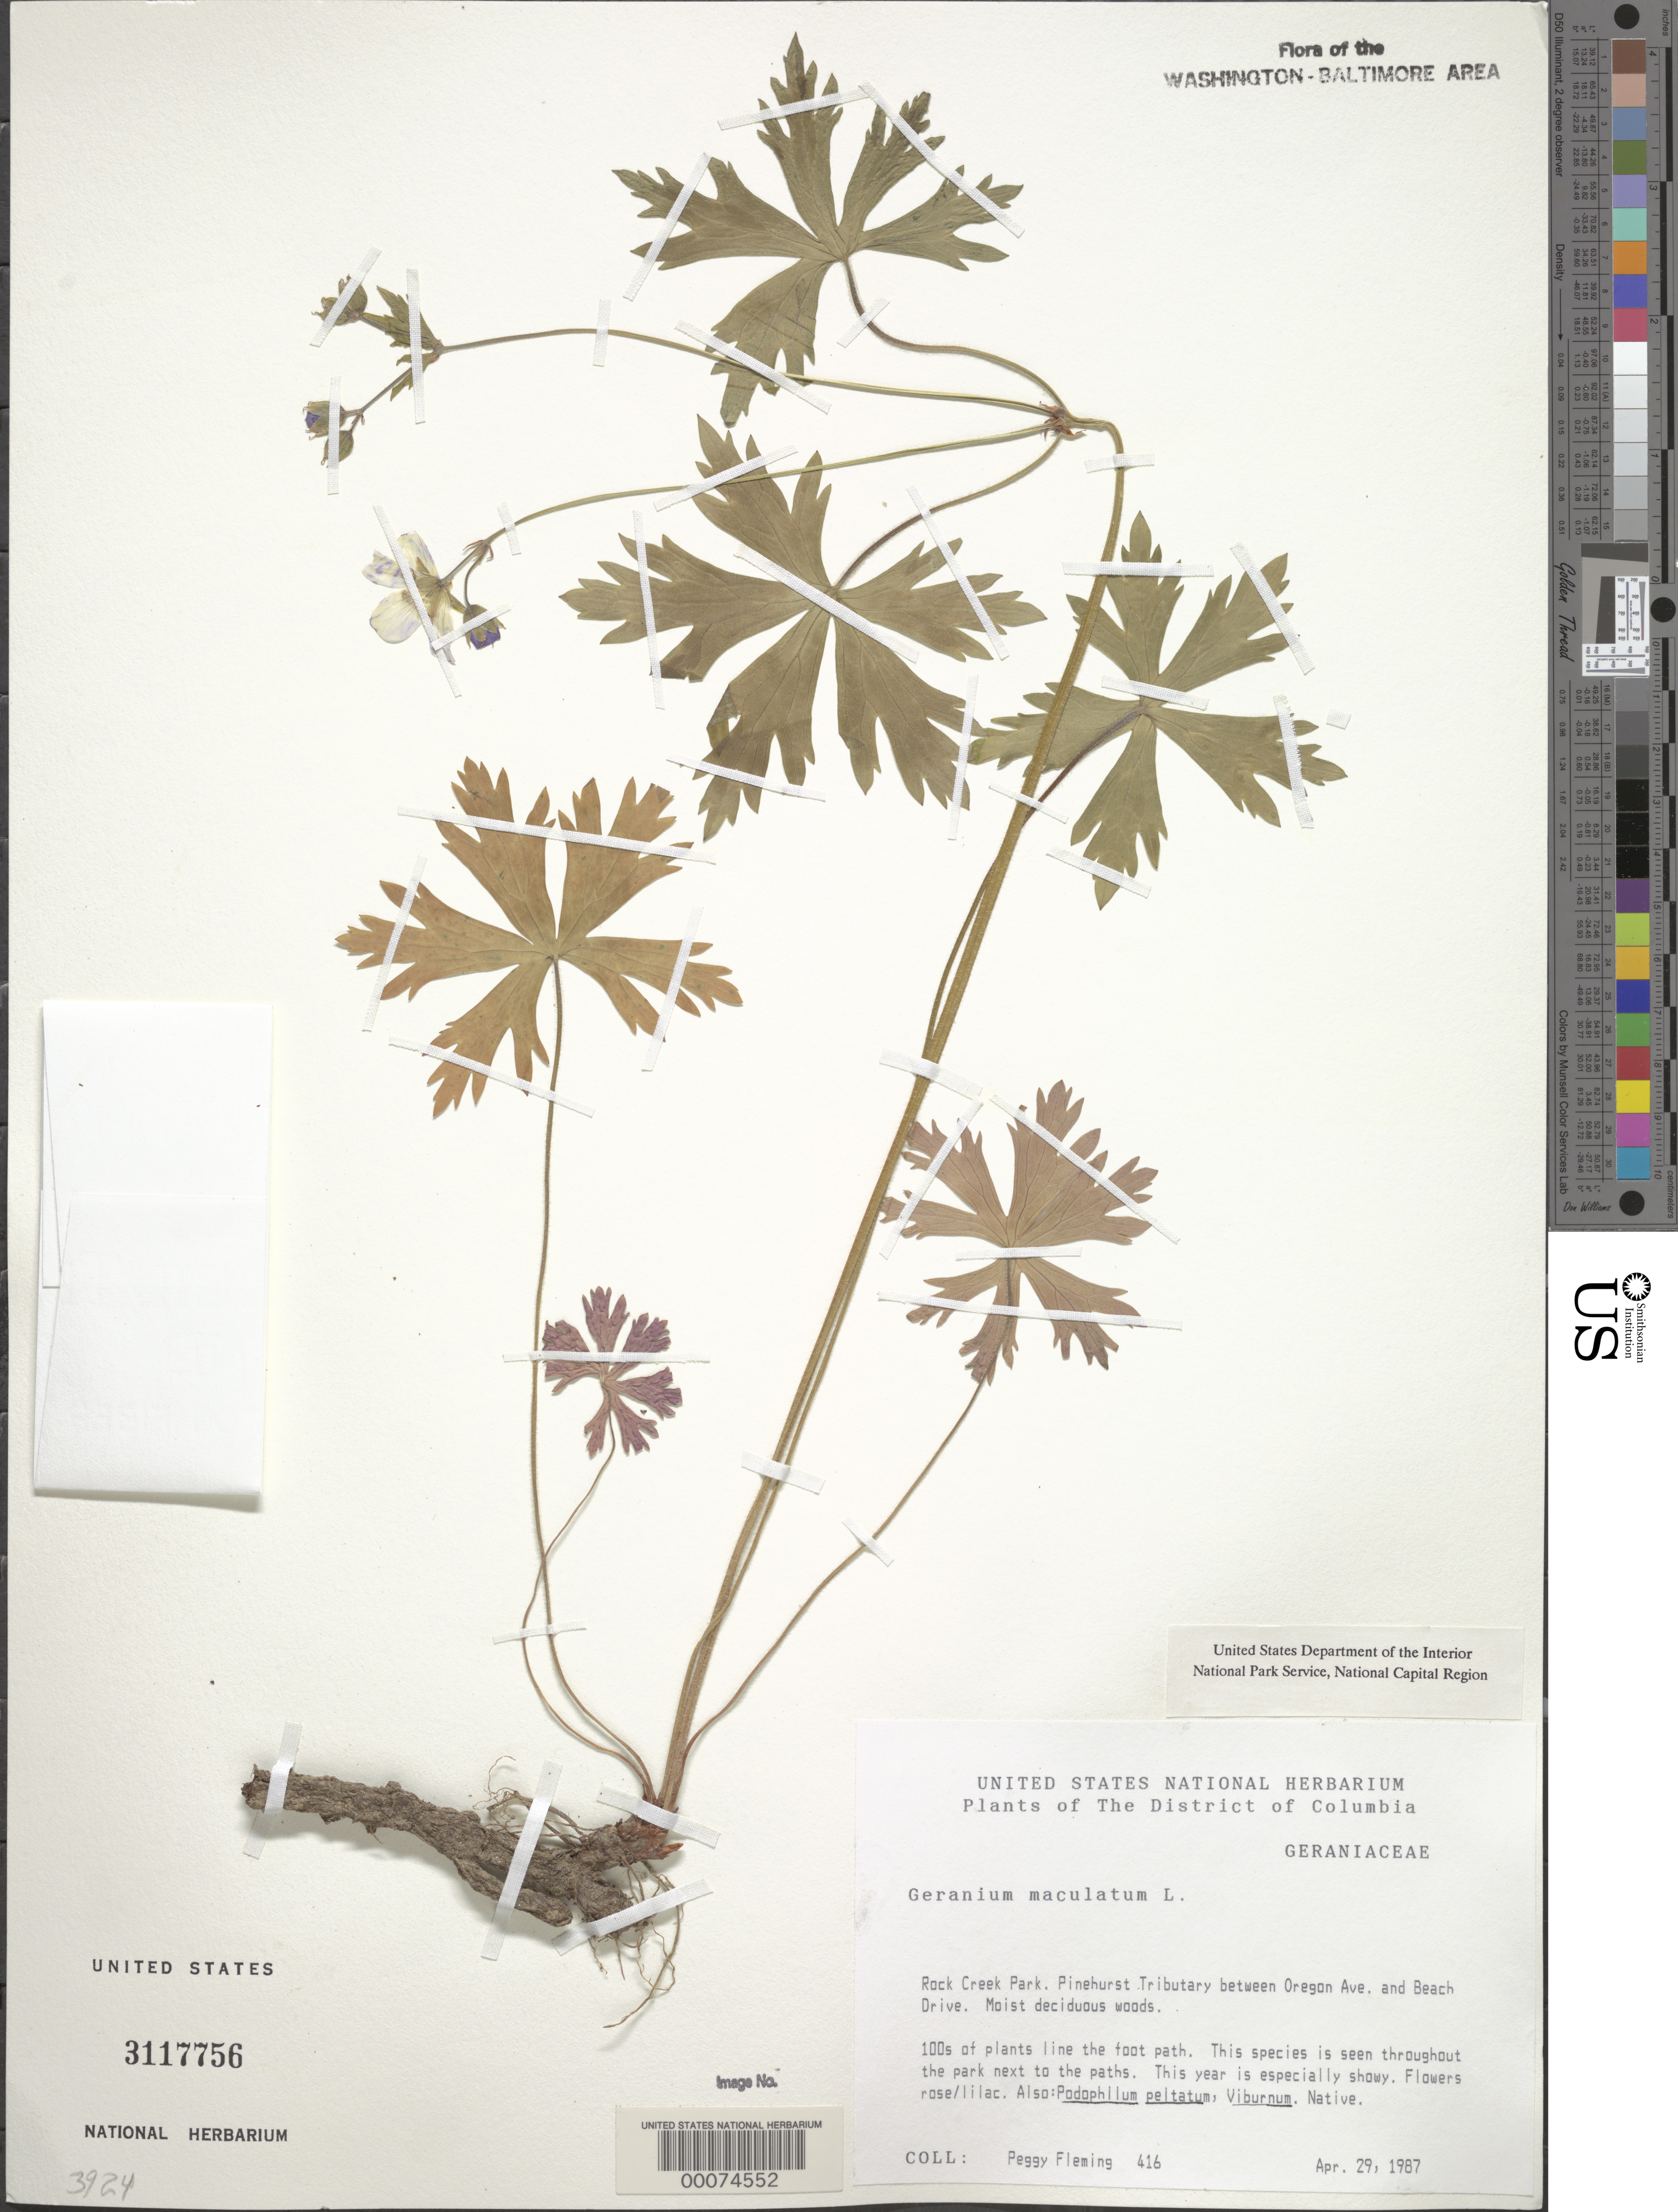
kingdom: Plantae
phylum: Tracheophyta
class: Magnoliopsida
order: Geraniales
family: Geraniaceae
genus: Geranium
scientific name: Geranium maculatum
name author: L.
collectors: P. Fleming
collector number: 416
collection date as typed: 29 Apr 1987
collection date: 1987-04-29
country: United States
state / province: District of Columbia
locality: Rock Creek Park. Pinehurst Tributary between Oregon Ave. and Beach Drive. Rock Creek Park and vicinity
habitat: Moist deciduous woods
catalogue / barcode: US 3117756